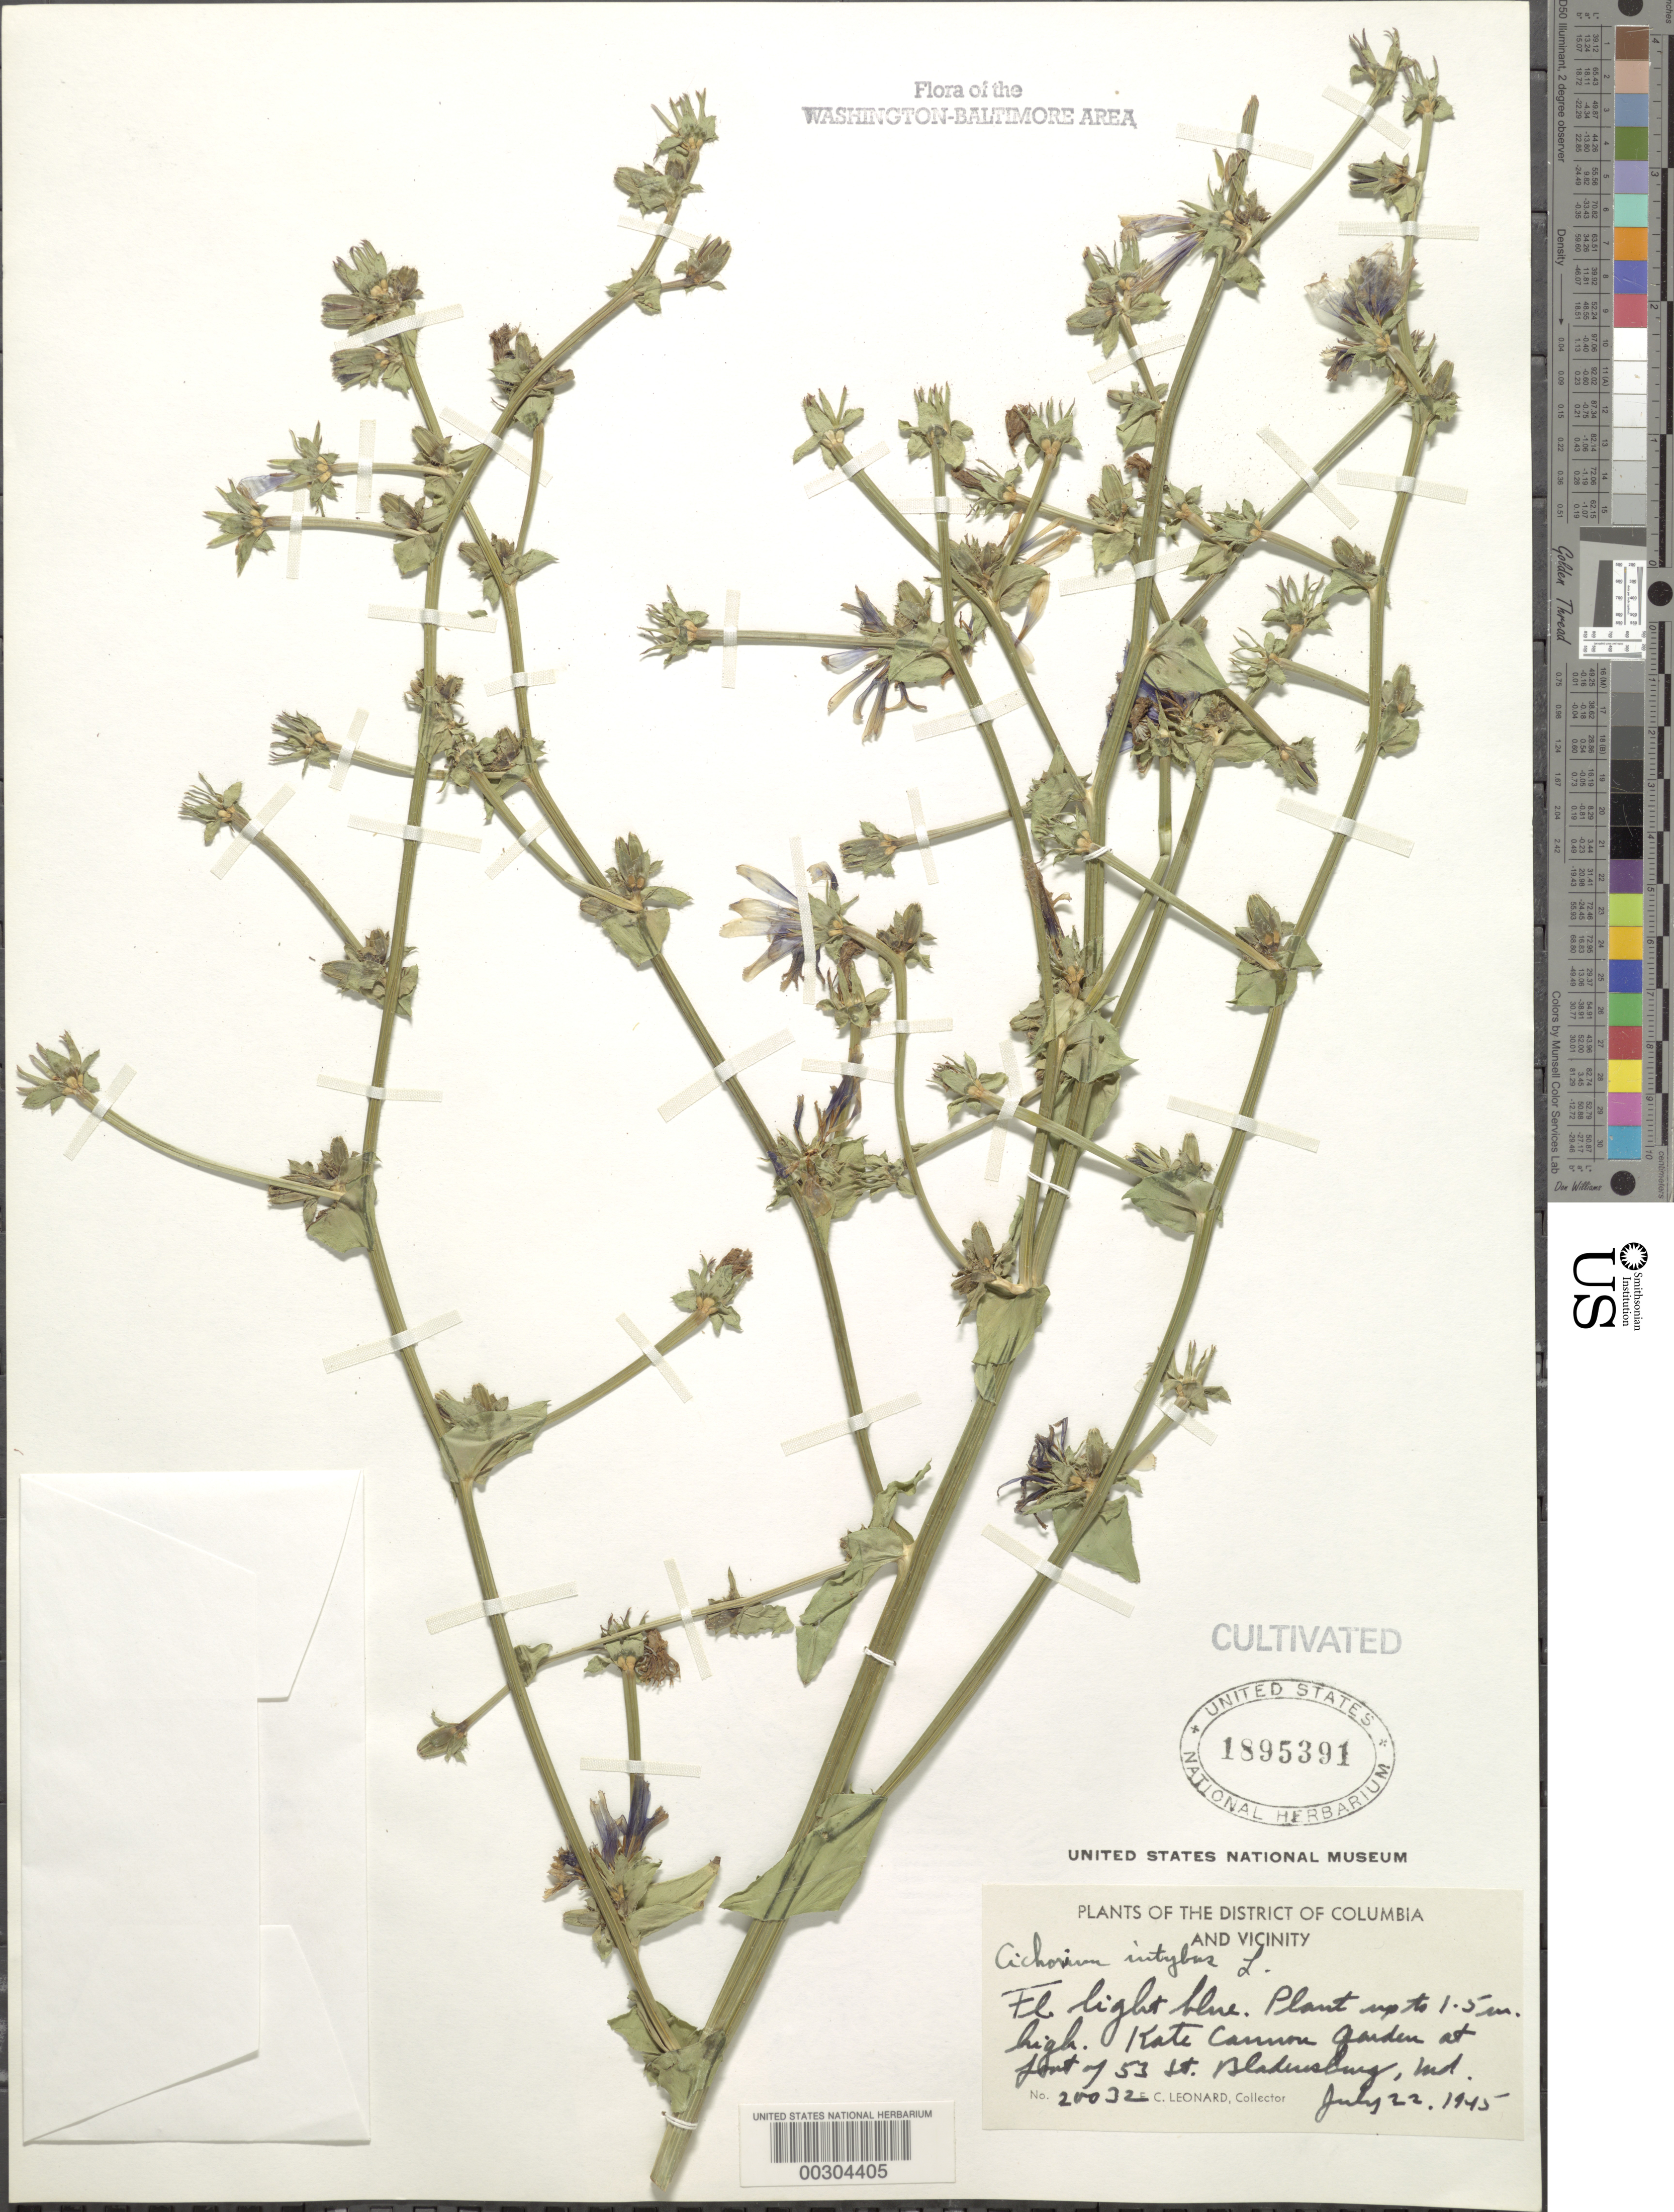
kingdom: Plantae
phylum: Tracheophyta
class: Magnoliopsida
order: Asterales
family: Asteraceae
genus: Cichorium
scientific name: Cichorium intybus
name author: L.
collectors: E. C. Leonard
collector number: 20032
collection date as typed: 22 Jul 1945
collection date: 1945-07-22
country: United States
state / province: Maryland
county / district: Prince George's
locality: Bladensburg, foot of 53 St, Kate Cannon's garden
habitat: Garden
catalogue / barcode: US 1895391